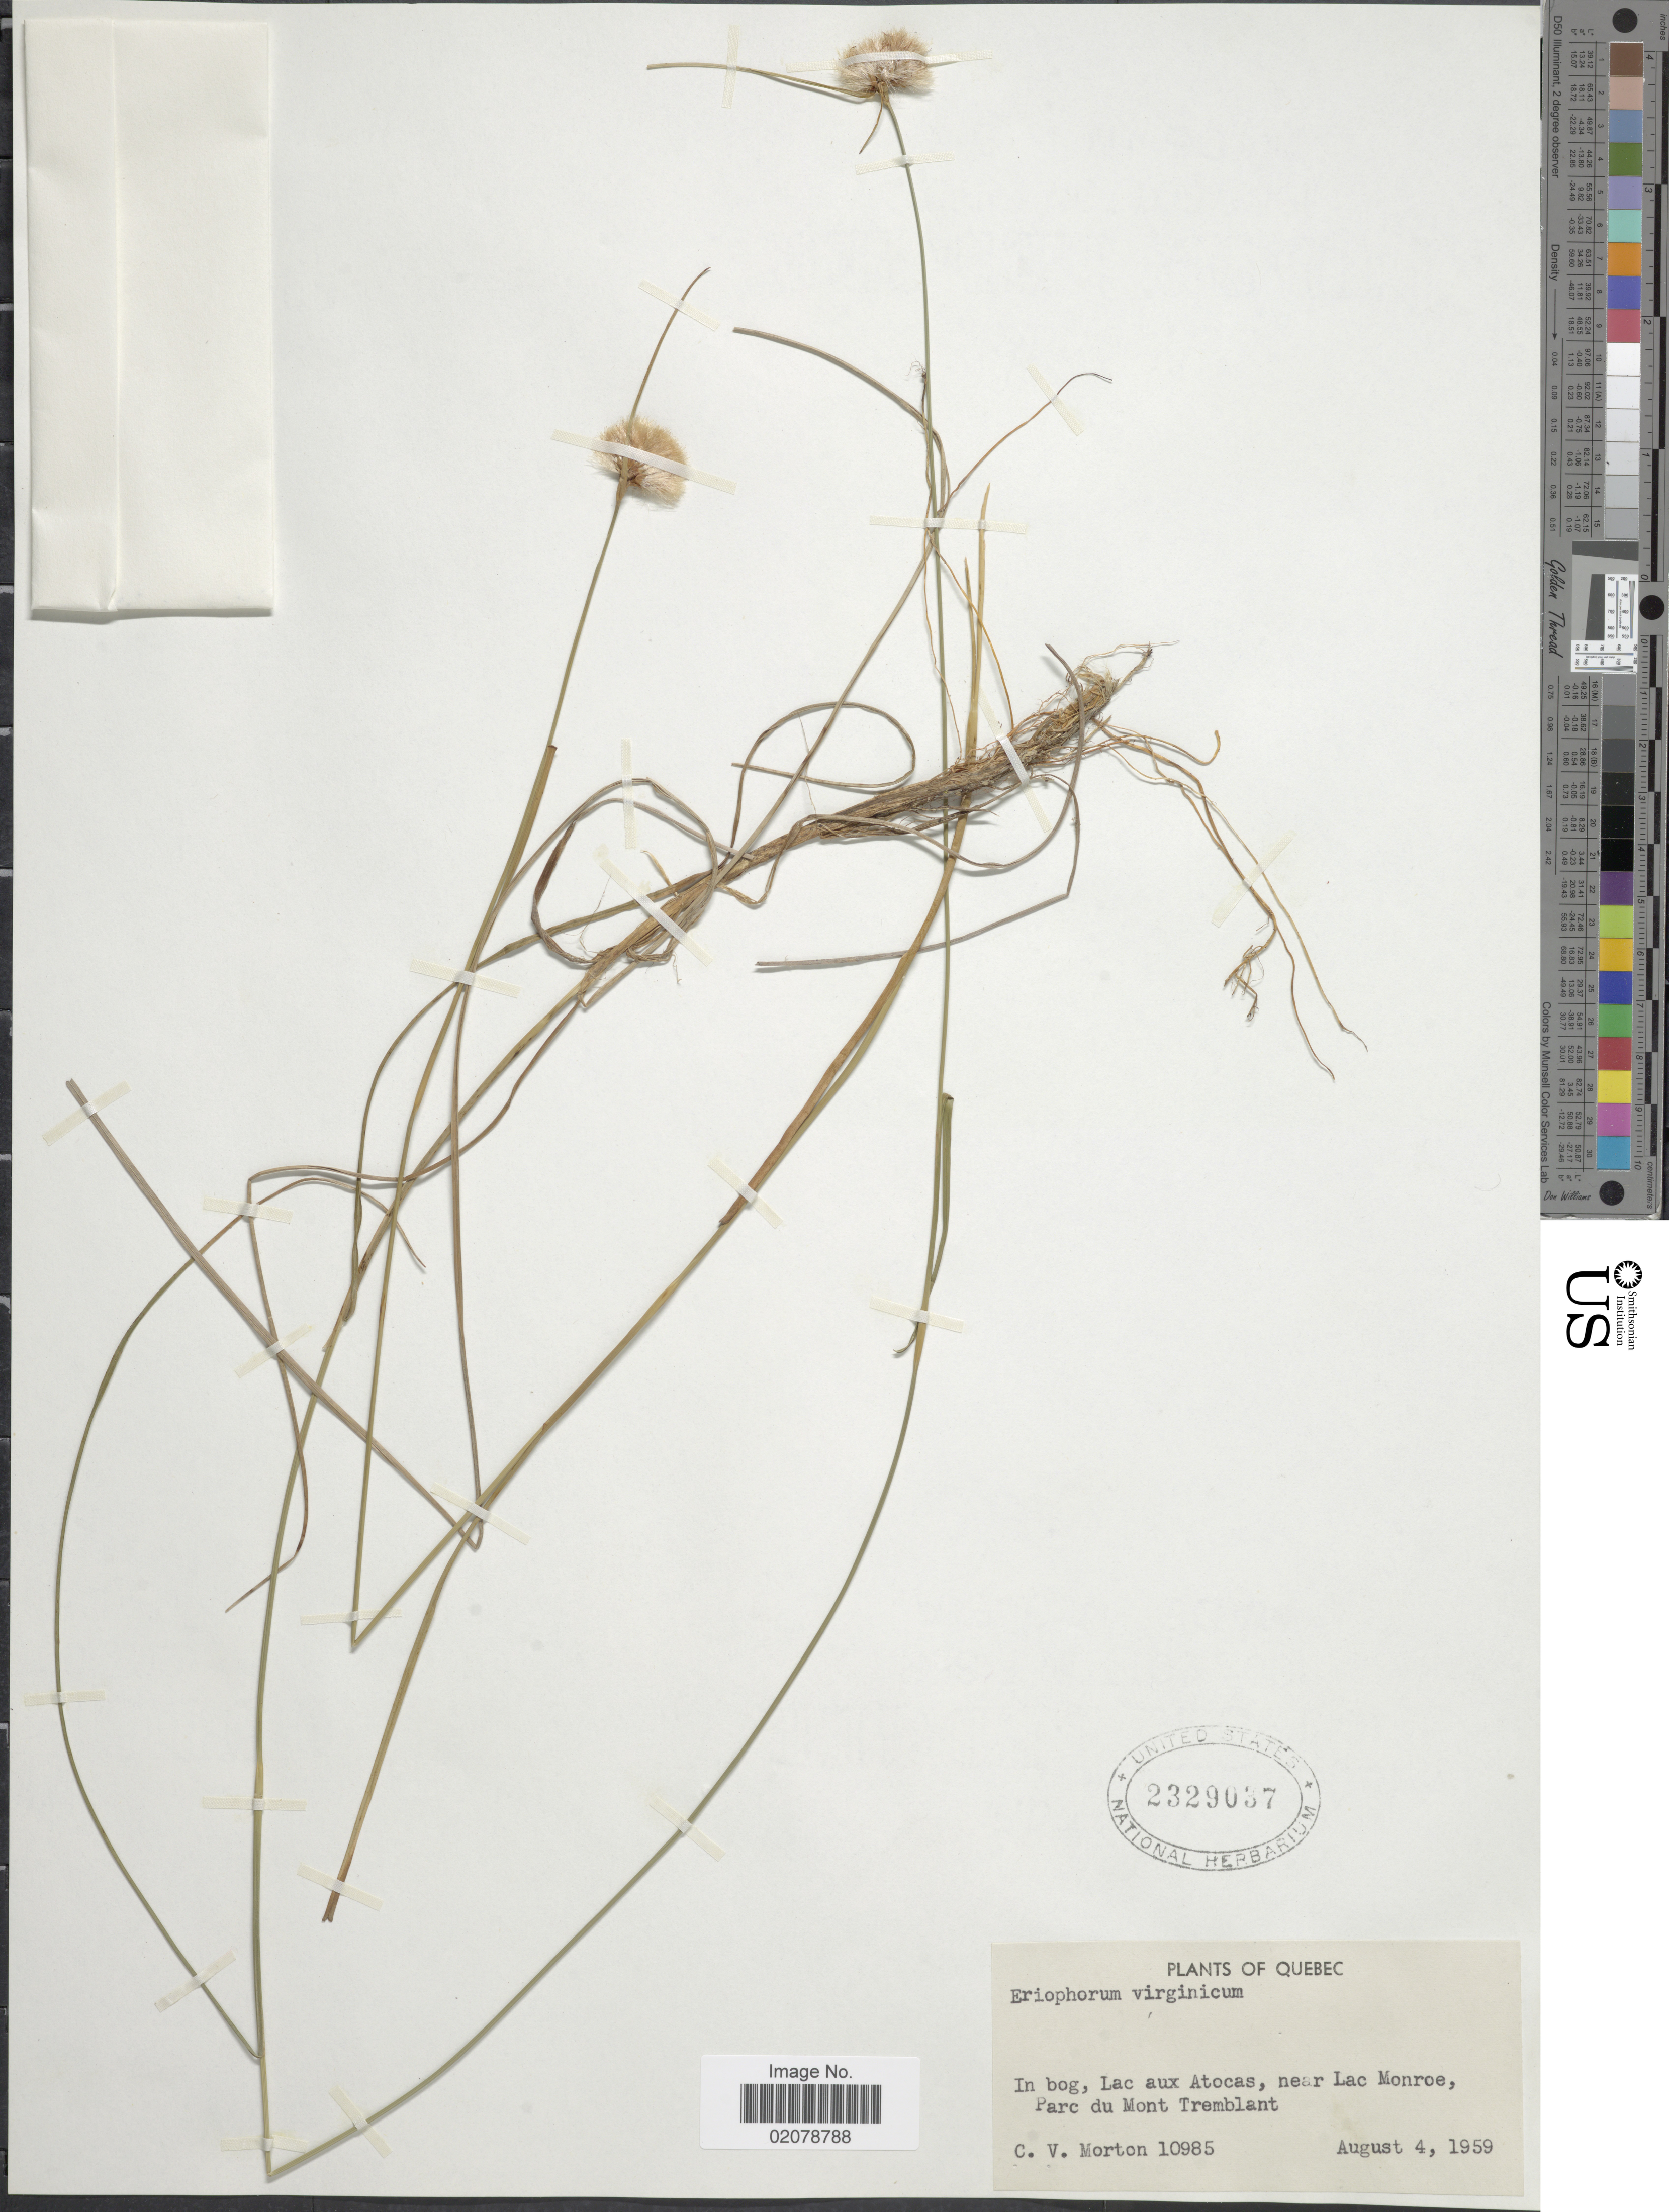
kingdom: Plantae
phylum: Tracheophyta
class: Liliopsida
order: Poales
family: Cyperaceae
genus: Eriophorum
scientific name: Eriophorum virginicum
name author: L.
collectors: C. V. Morton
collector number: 10985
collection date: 1959-08-04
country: Canada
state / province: Quebec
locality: Near Lac Monroe, Parc du Mont Tremblant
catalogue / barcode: US 2329037